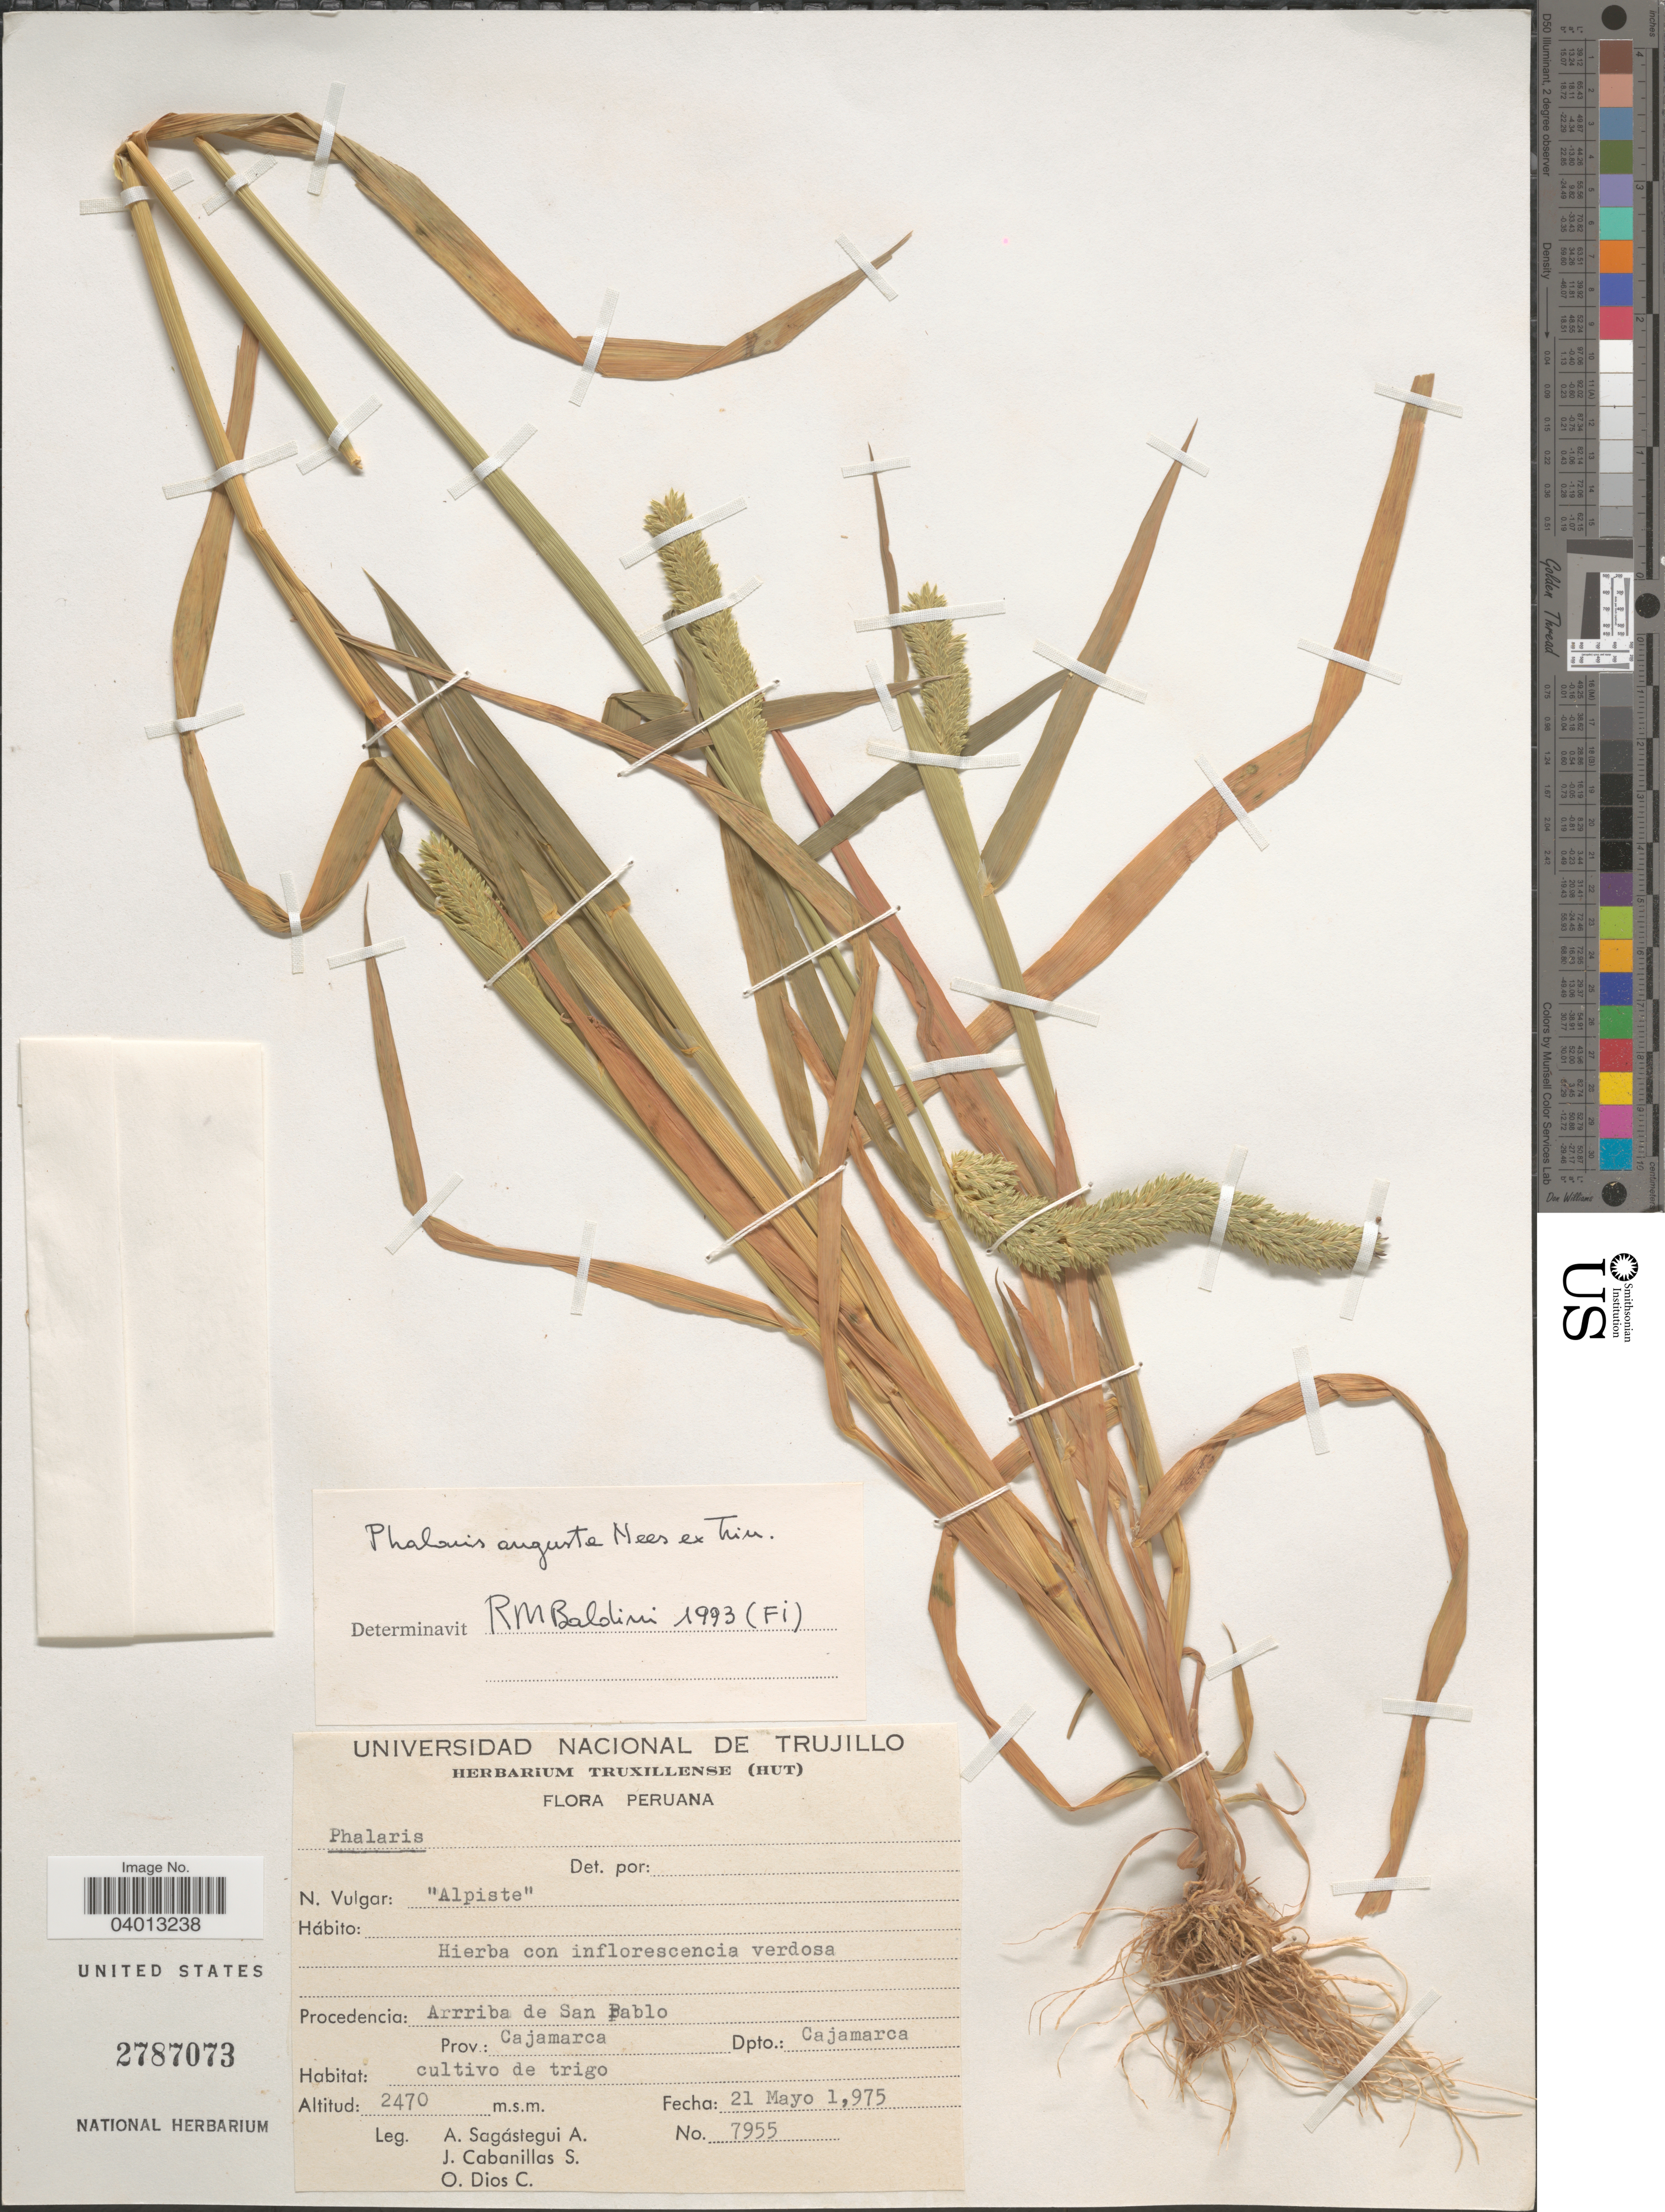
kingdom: Plantae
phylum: Tracheophyta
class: Liliopsida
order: Poales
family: Poaceae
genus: Phalaris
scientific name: Phalaris angusta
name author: Nees ex Trin.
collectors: A. Sagástegui A., J. Cabanillas S. & O. Dios C.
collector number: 7955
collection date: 1975-05-21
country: Peru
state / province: Cajamarca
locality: Procedencia: Arrriba de San Pablo. Dpto.: Cajamarca.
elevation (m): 2470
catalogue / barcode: US 2787073